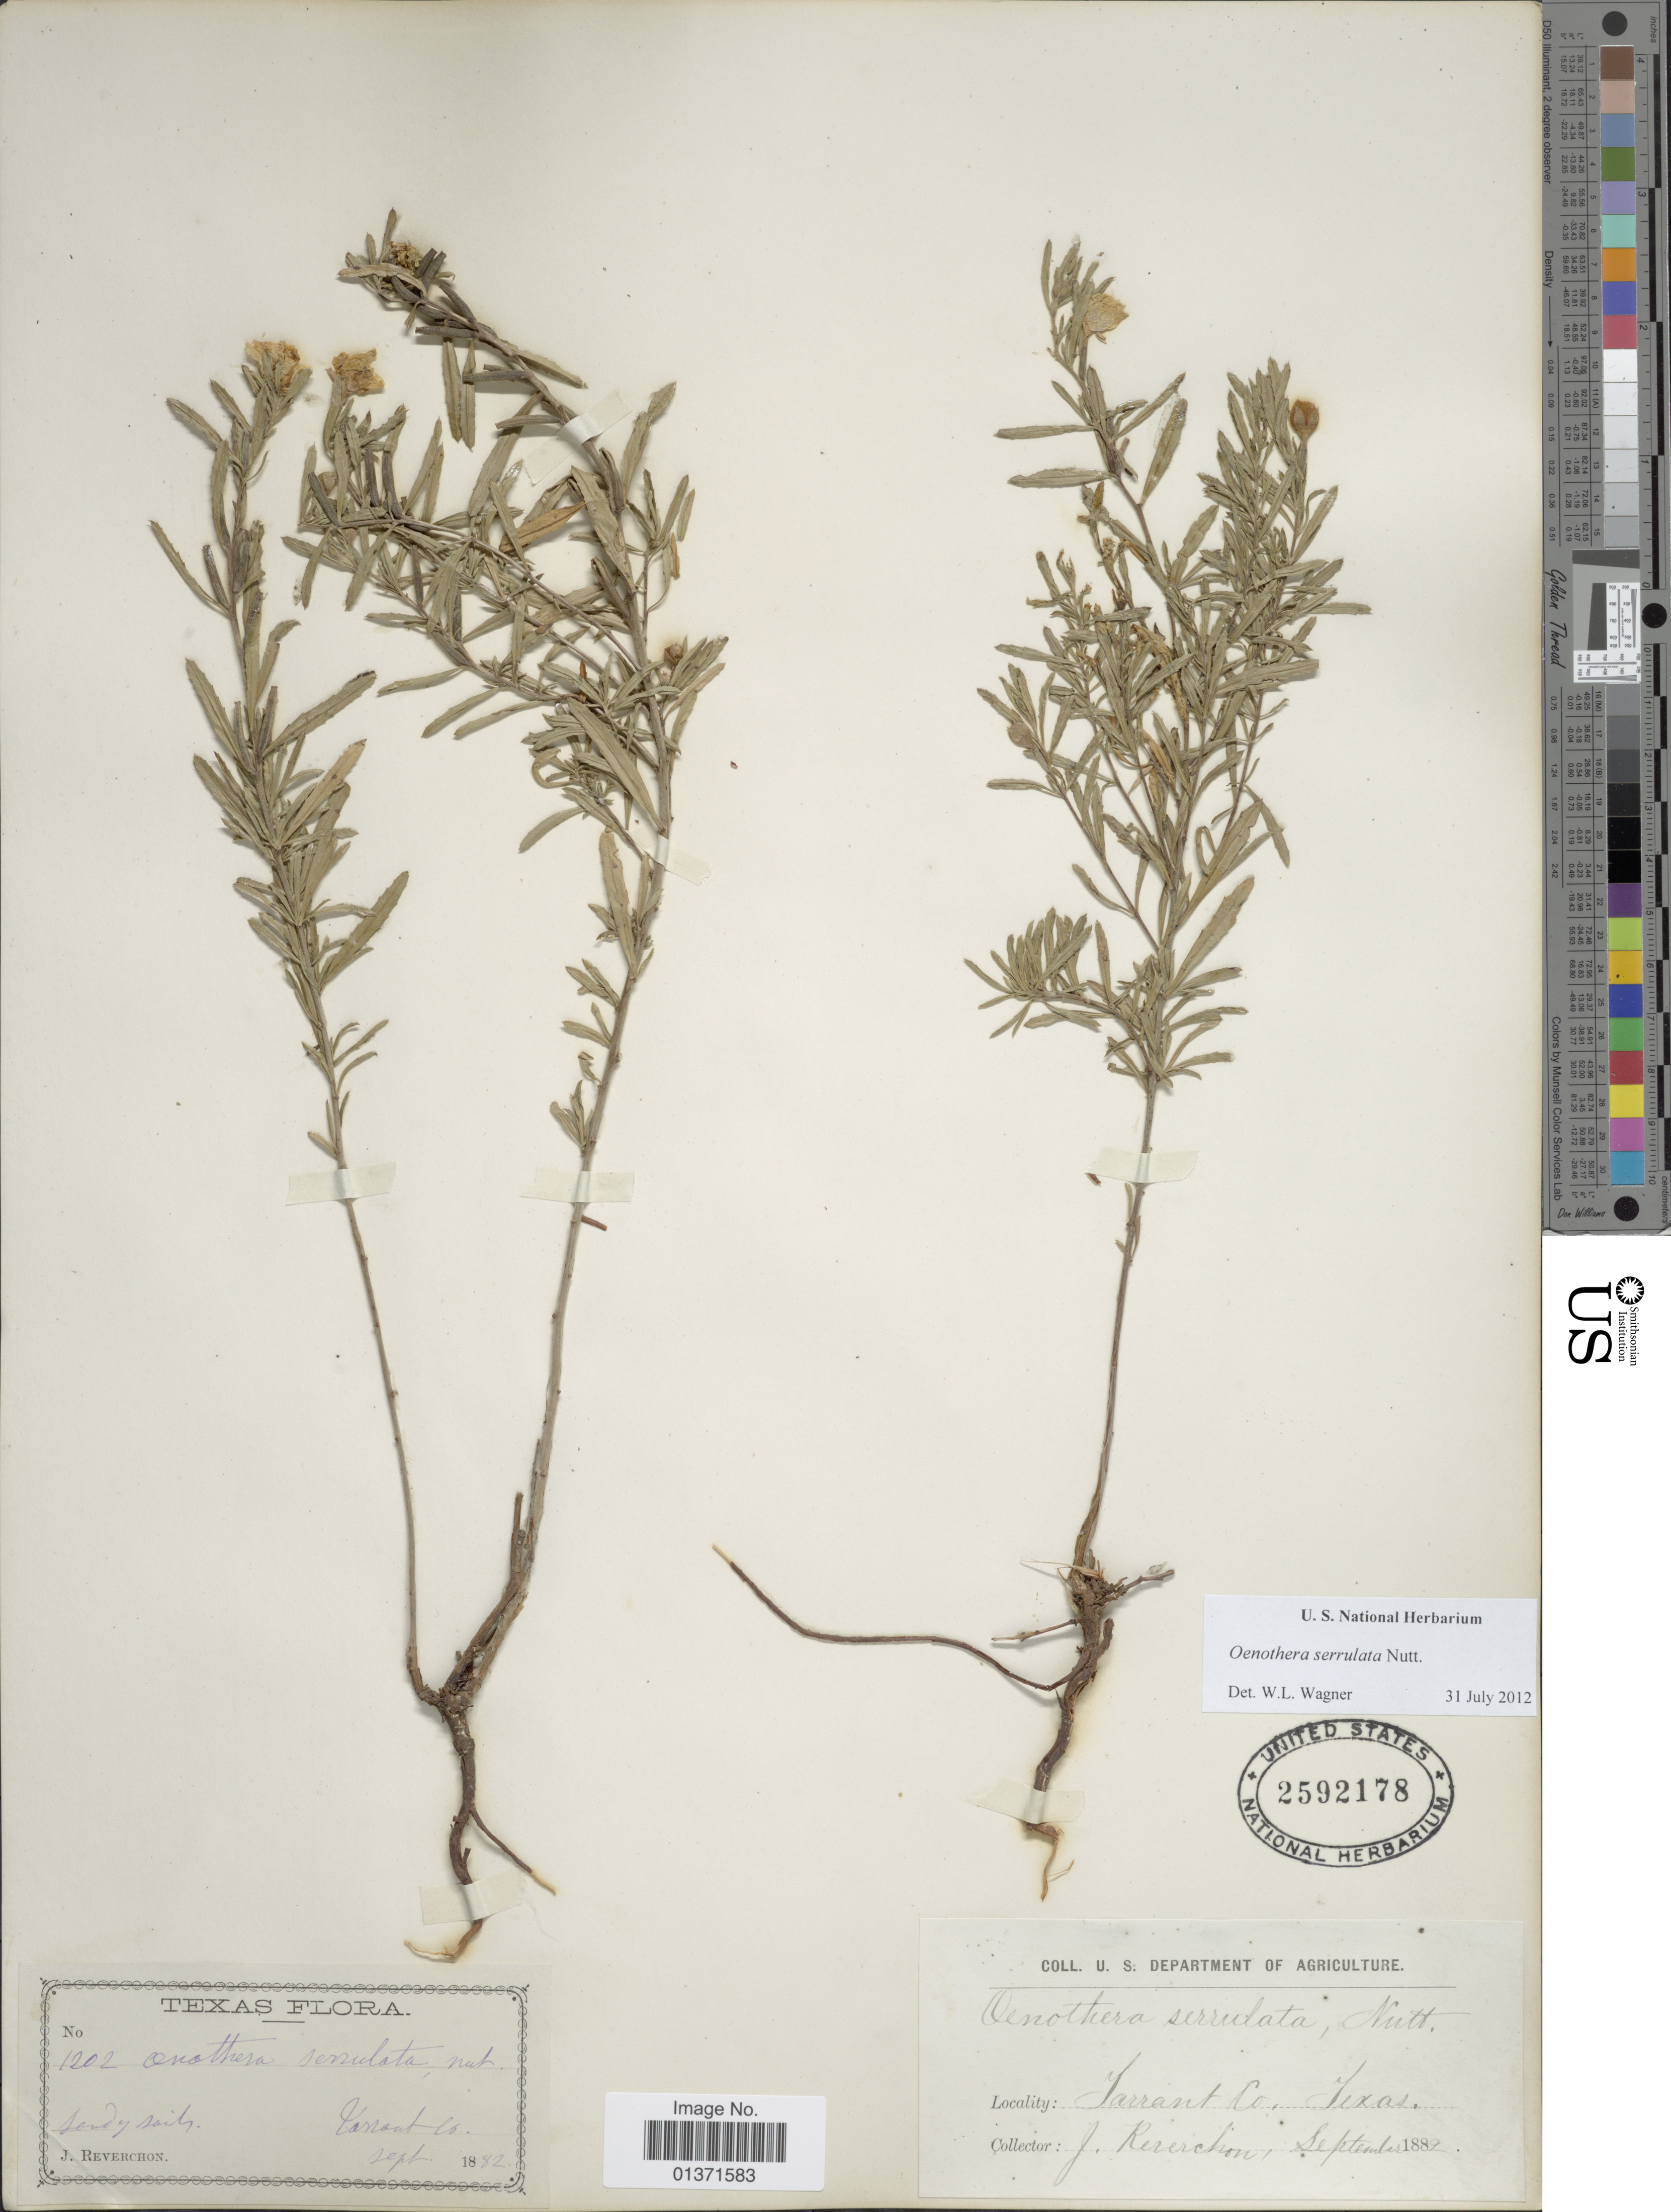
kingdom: Plantae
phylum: Tracheophyta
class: Magnoliopsida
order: Myrtales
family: Onagraceae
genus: Oenothera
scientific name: Oenothera serrulata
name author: Nutt.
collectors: J. Reverchon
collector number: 1202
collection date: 1882-09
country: United States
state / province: Texas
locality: Tarrant Co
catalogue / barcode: US 2592178